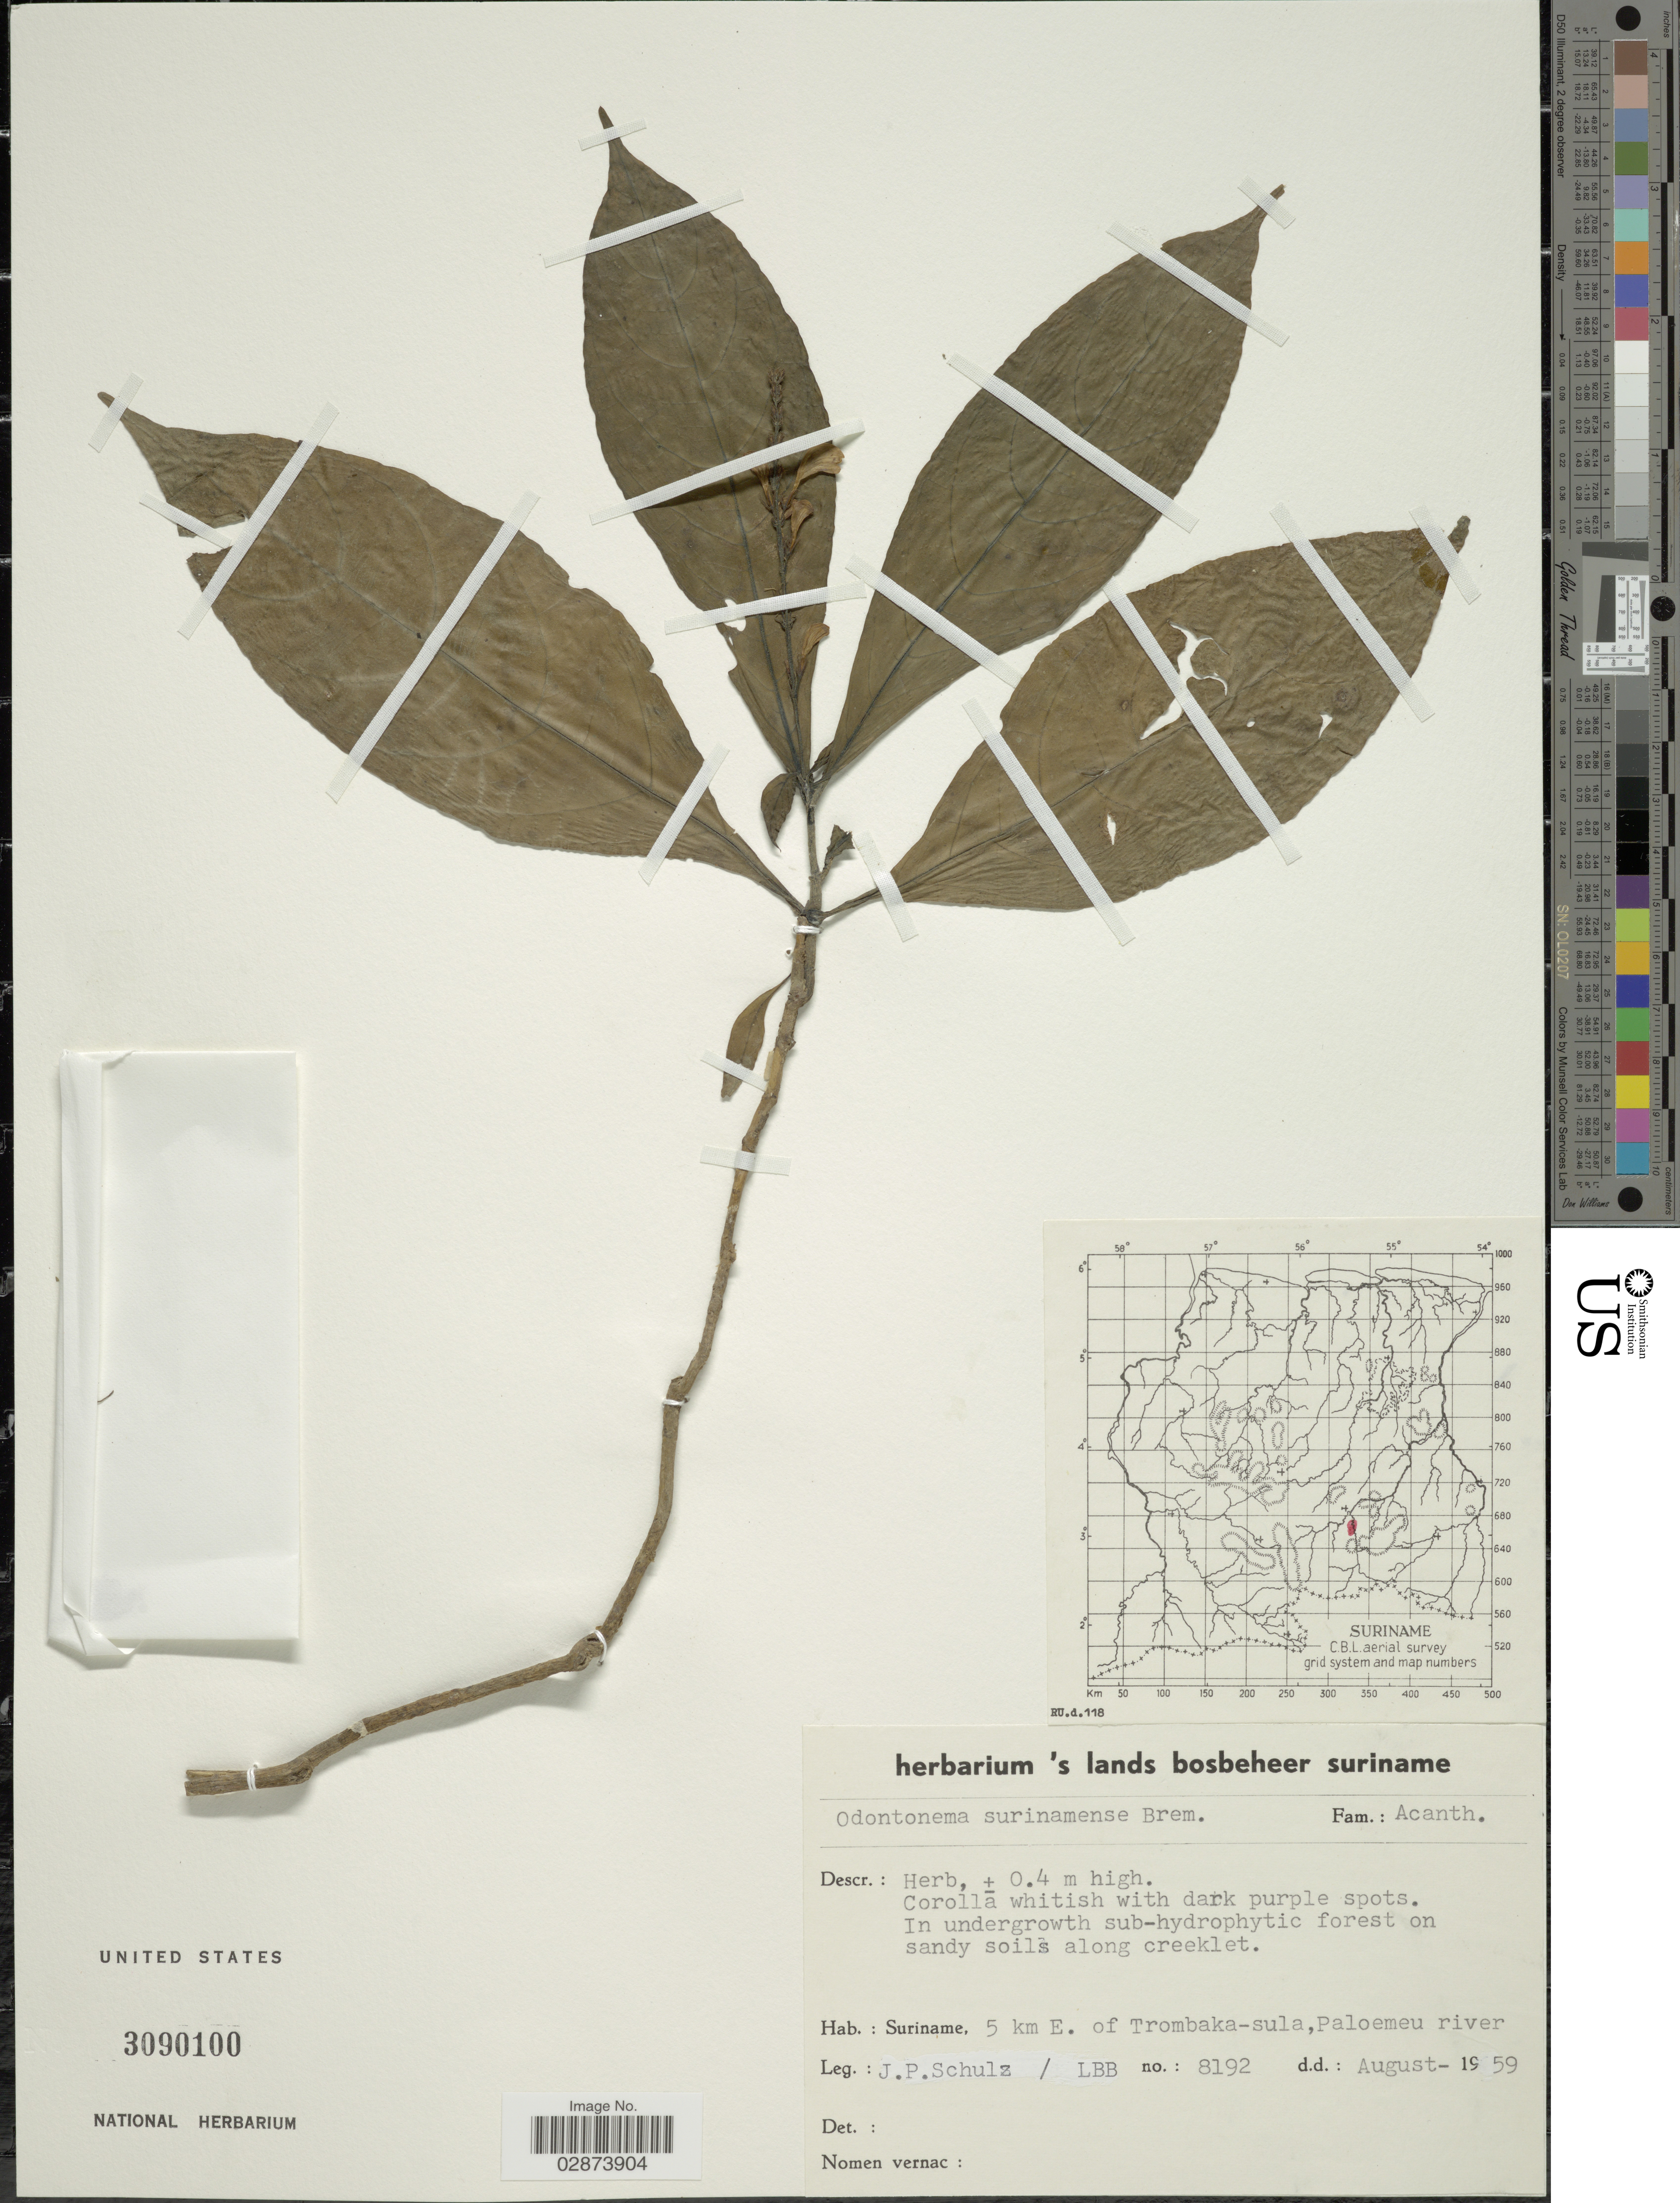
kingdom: Plantae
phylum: Tracheophyta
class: Magnoliopsida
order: Lamiales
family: Acanthaceae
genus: Pulchranthus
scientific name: Pulchranthus variegatus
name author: (Aubl.) V.M. Baum et al.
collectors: J. P. Schulz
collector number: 8192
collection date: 1959-08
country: Suriname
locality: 5 km E. of Trombaka-sula, Paloemeu river.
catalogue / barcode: US 3090100